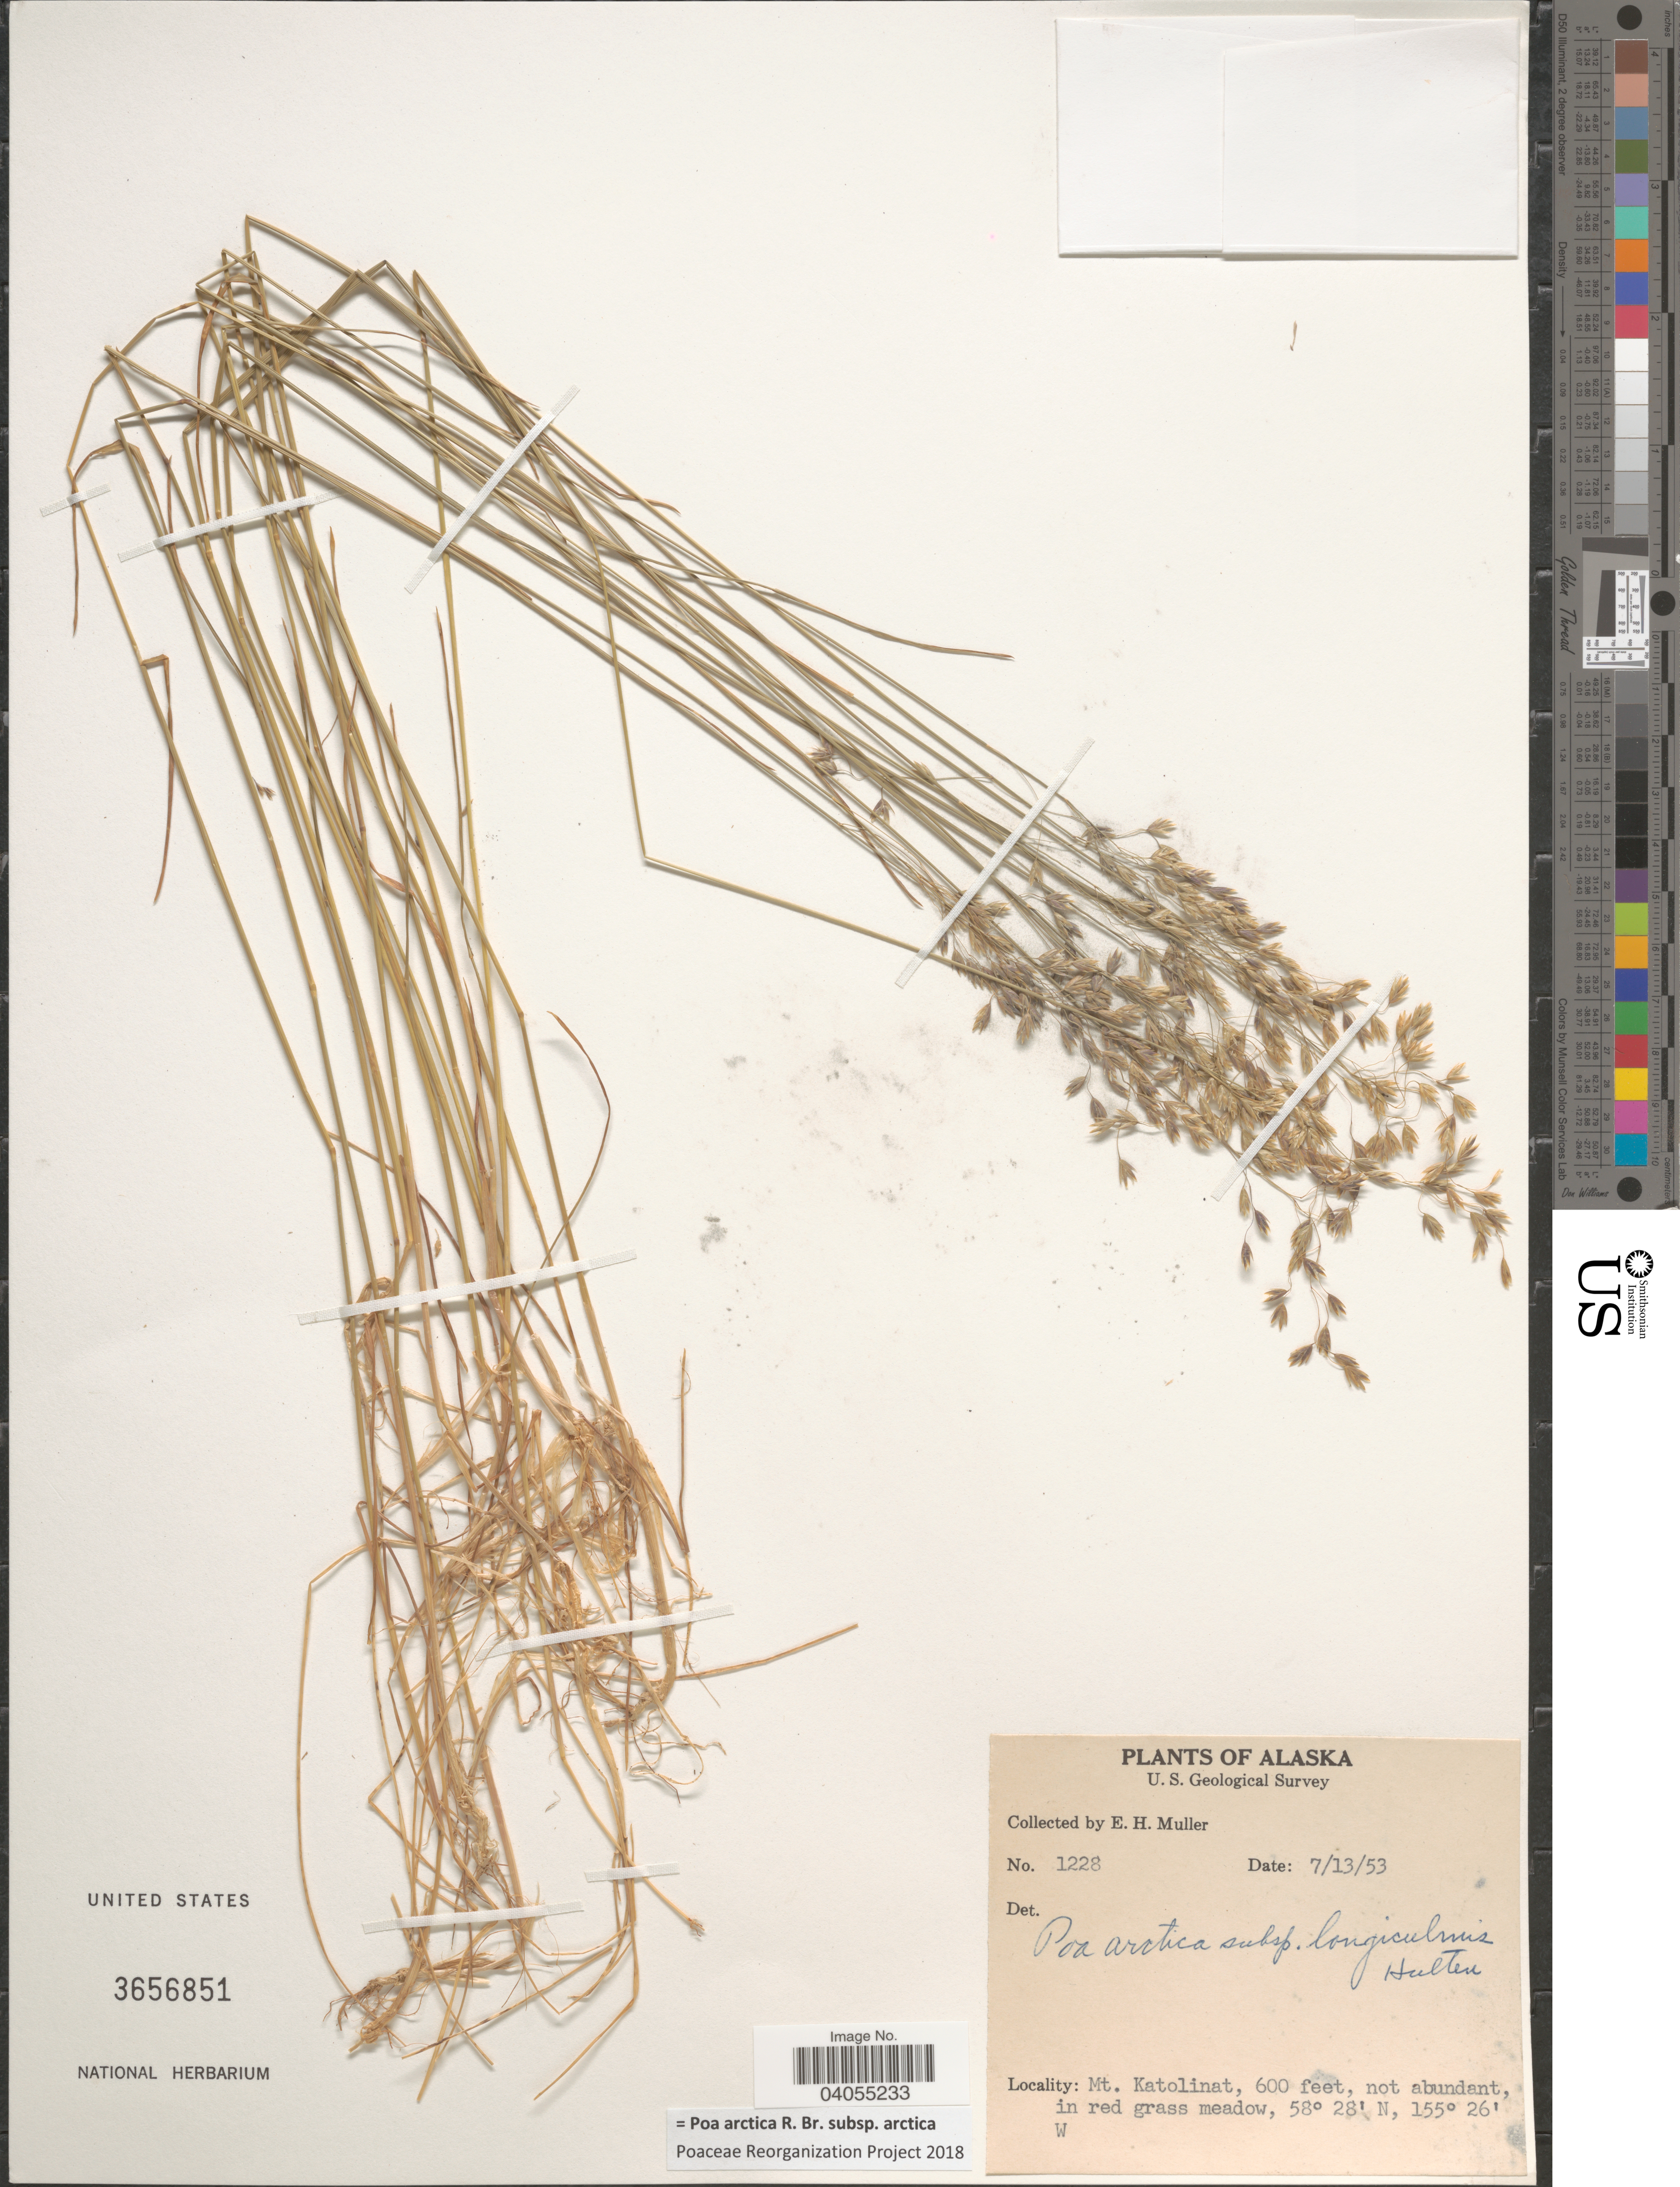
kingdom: Plantae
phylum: Tracheophyta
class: Liliopsida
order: Poales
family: Poaceae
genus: Poa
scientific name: Poa arctica subsp. arctica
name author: R. Br.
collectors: E. H. Muller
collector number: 1228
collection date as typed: Transcribed d/m/y: 13/7/53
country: United States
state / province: Alaska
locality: Mt. Katolinat.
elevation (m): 183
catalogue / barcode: US 3656851